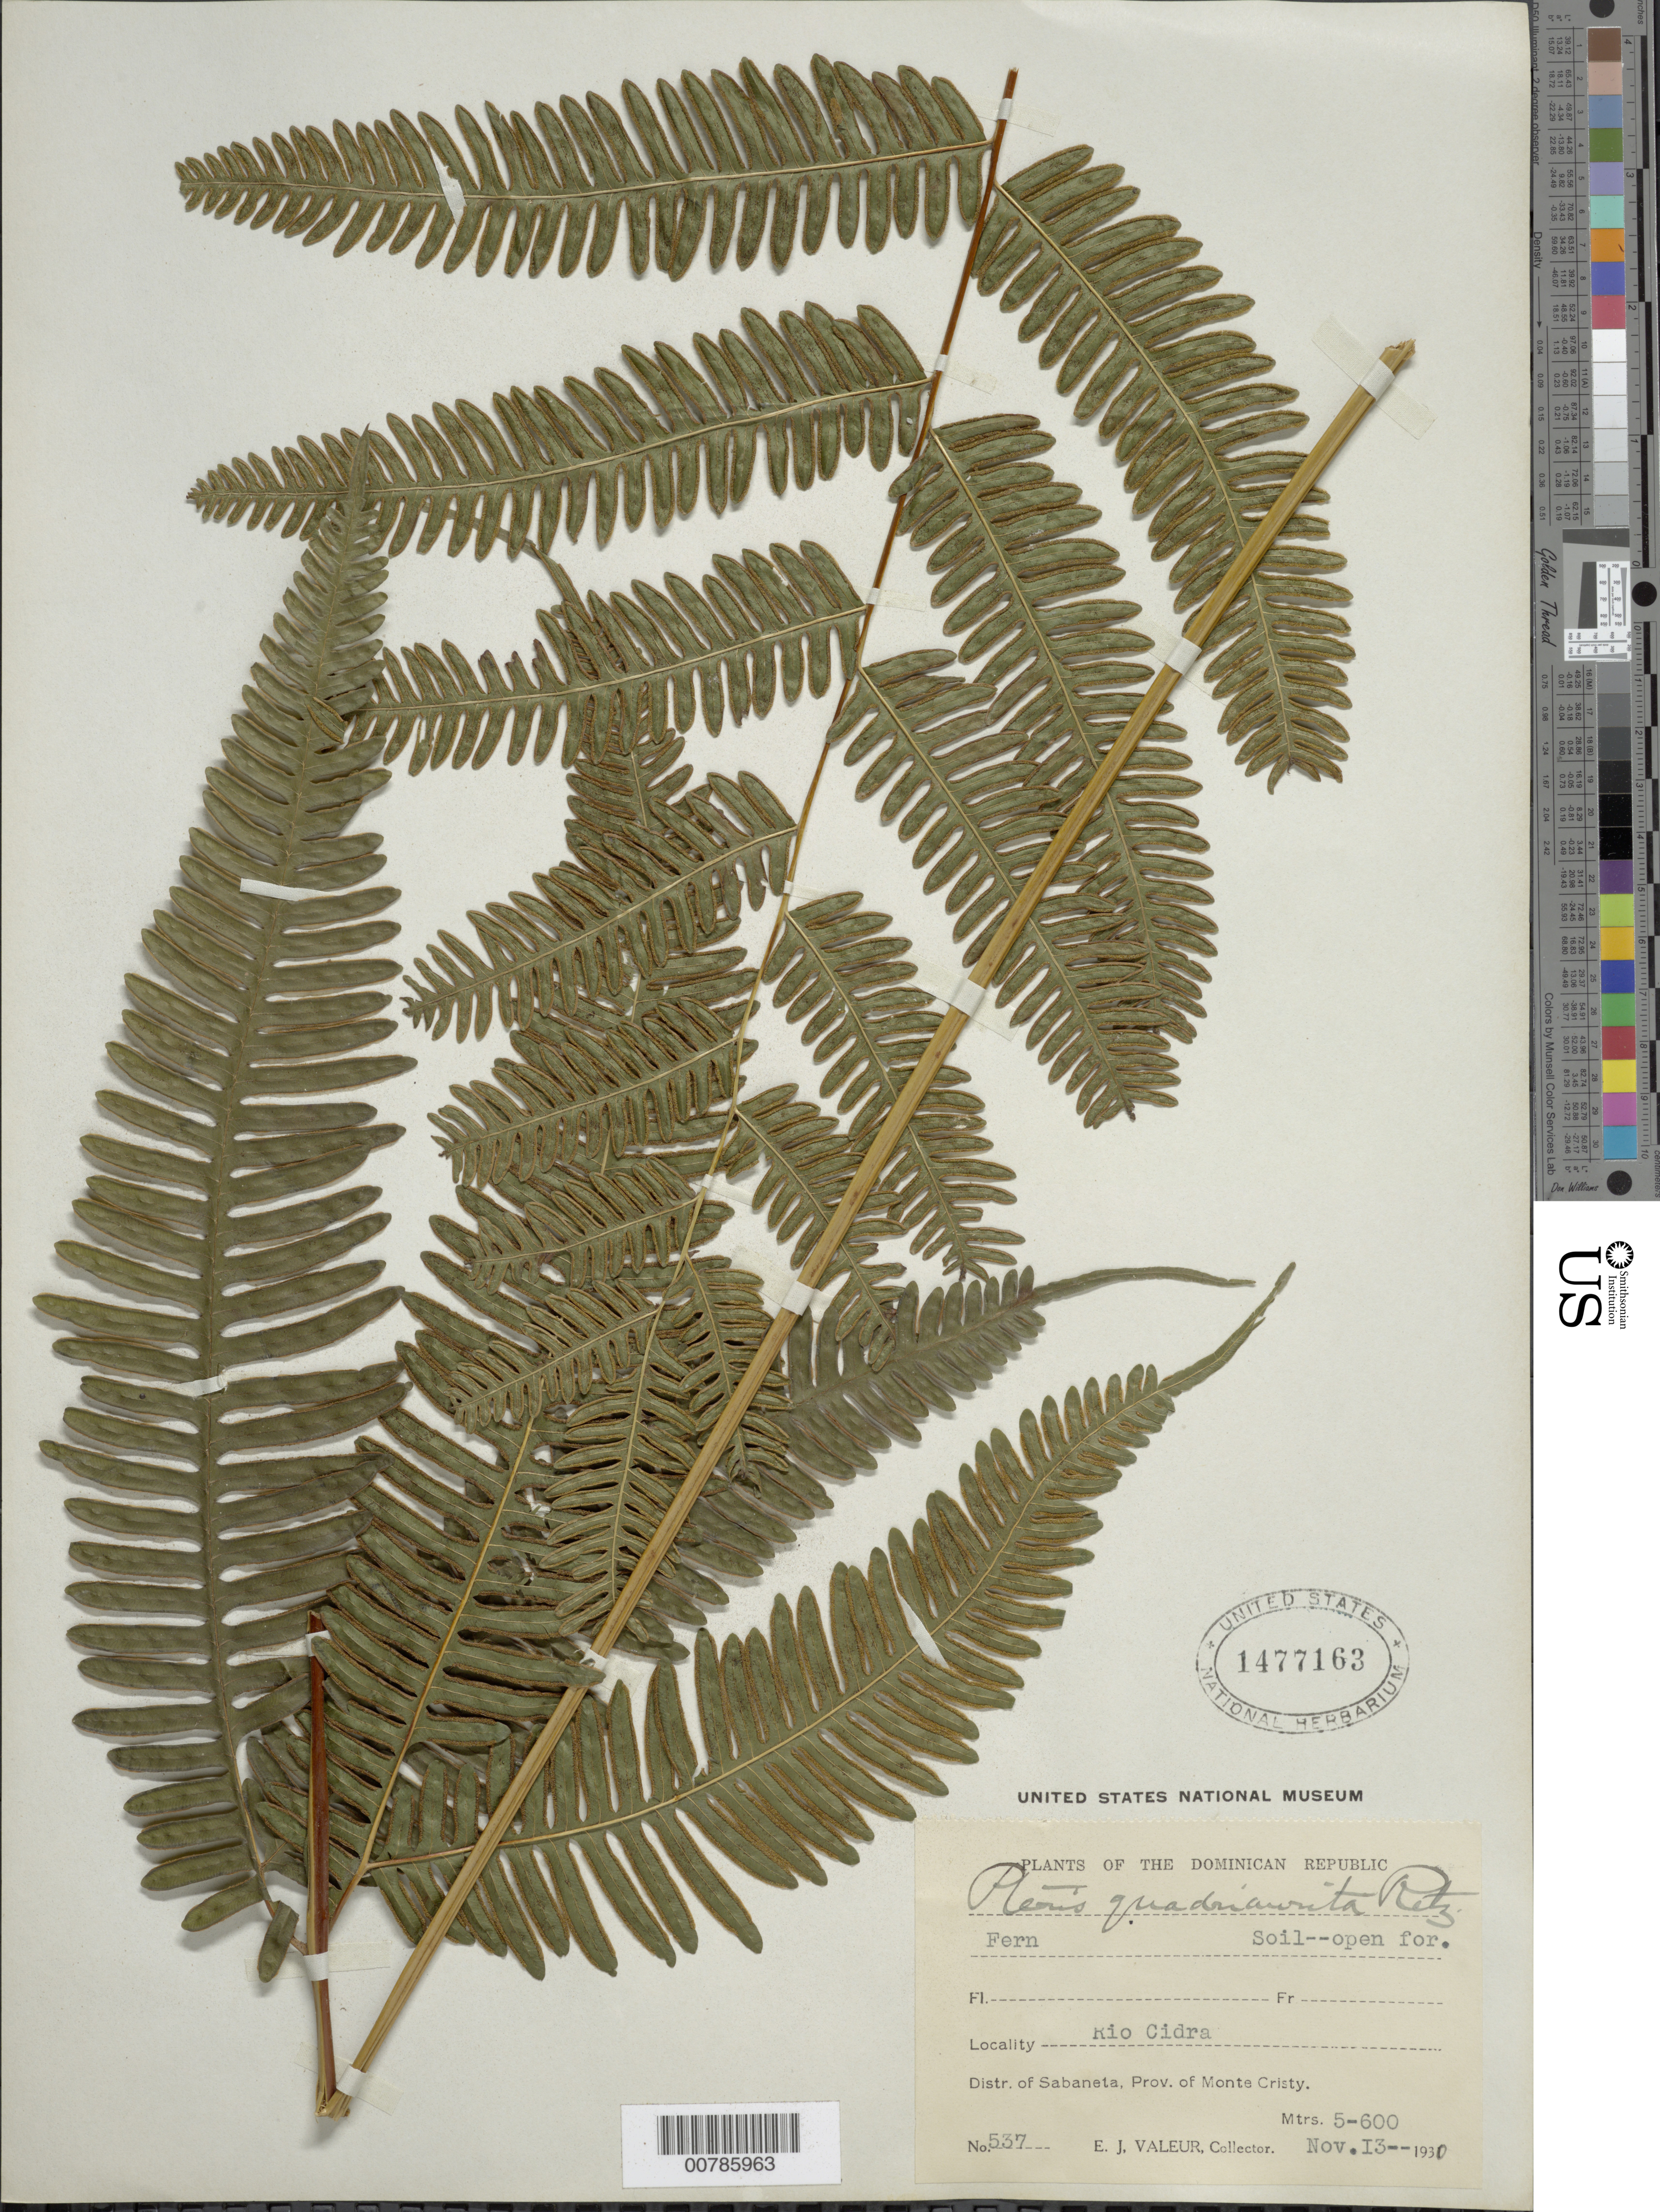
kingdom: Plantae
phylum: Tracheophyta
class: Polypodiopsida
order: Polypodiales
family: Pteridaceae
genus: Pteris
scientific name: Pteris quadriaurita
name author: Retz.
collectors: E. Valeur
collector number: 537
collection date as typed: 13 Nov 1930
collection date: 1930-11-13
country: Dominican Republic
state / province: Monte Cristi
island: Hispaniola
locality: Dist. Sabaneta, Rio Cidra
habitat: Soil, open forest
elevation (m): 500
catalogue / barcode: US 1477163